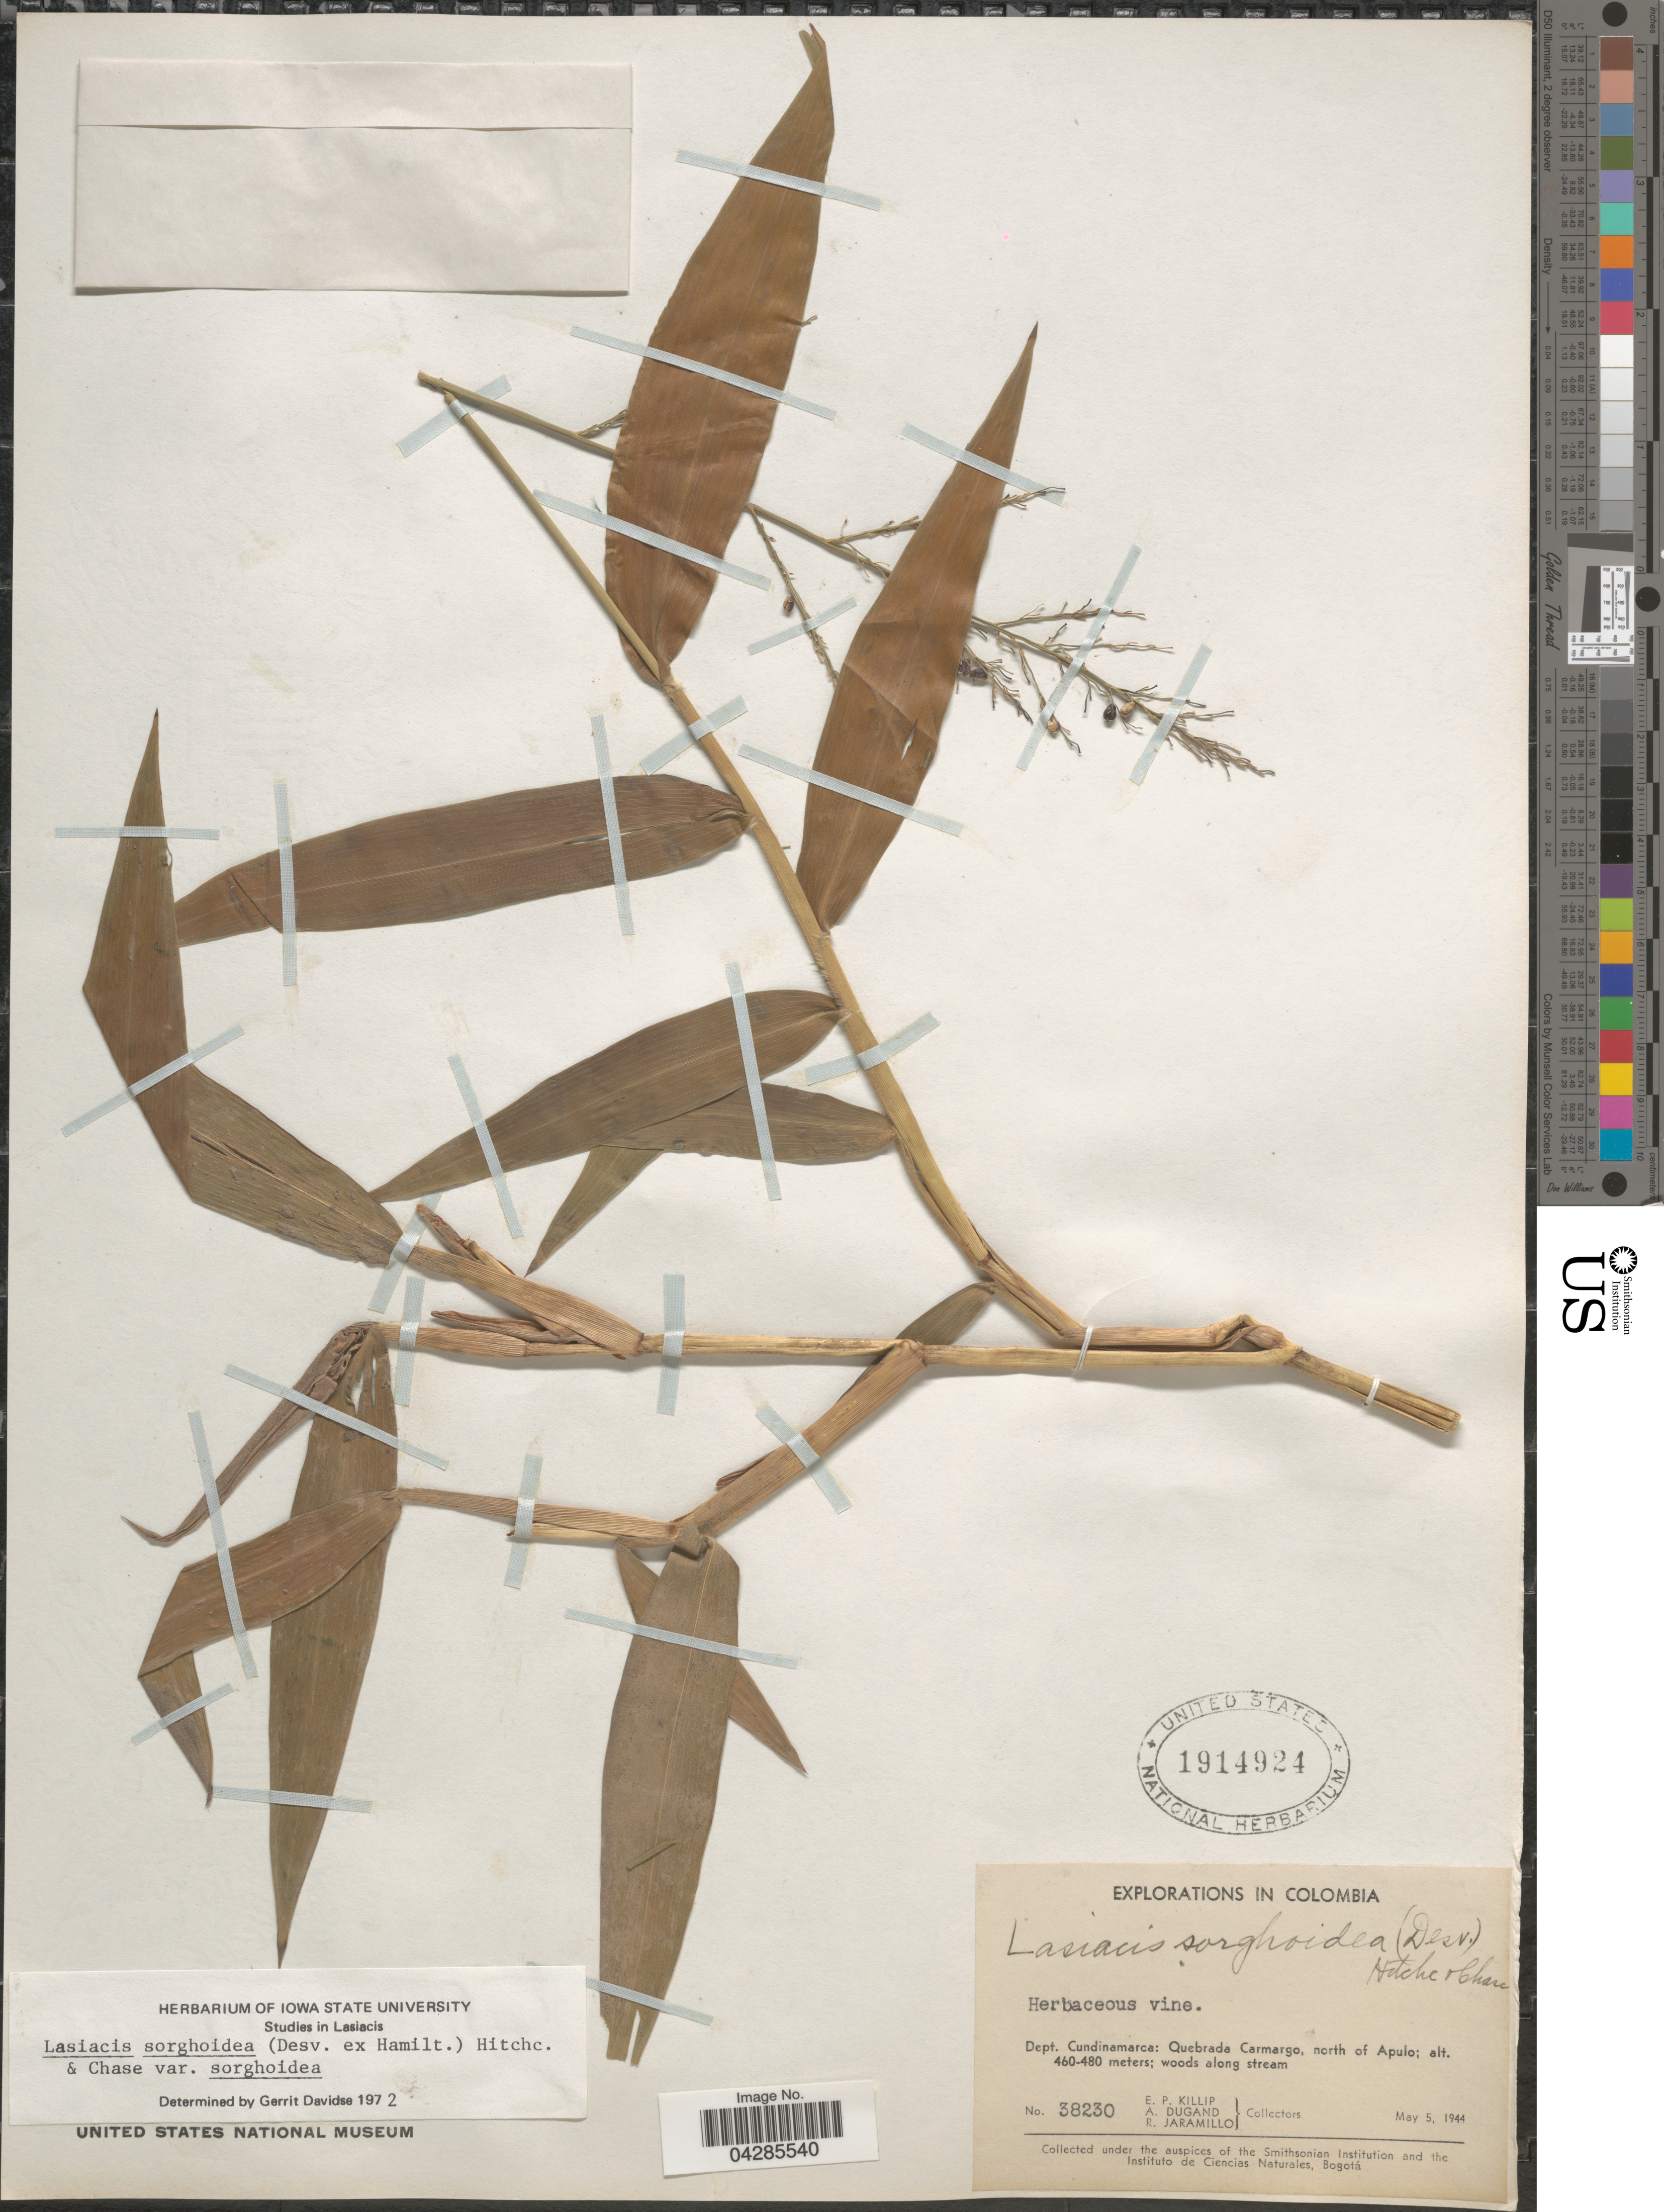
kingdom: Plantae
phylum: Tracheophyta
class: Liliopsida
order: Poales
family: Poaceae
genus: Lasiacis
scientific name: Lasiacis sorghoidea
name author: (Desv. ex Ham.) Hitchc. & Chase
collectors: E. P. Killip, A. Dugand & R. Jaramillo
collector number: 38230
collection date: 1944-05-05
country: Colombia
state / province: Cundinamarca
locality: Explorations in Colombia. Dept. Cundinamarca: Quebrada Carmargo, north of Apulo.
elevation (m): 460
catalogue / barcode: US 1914924